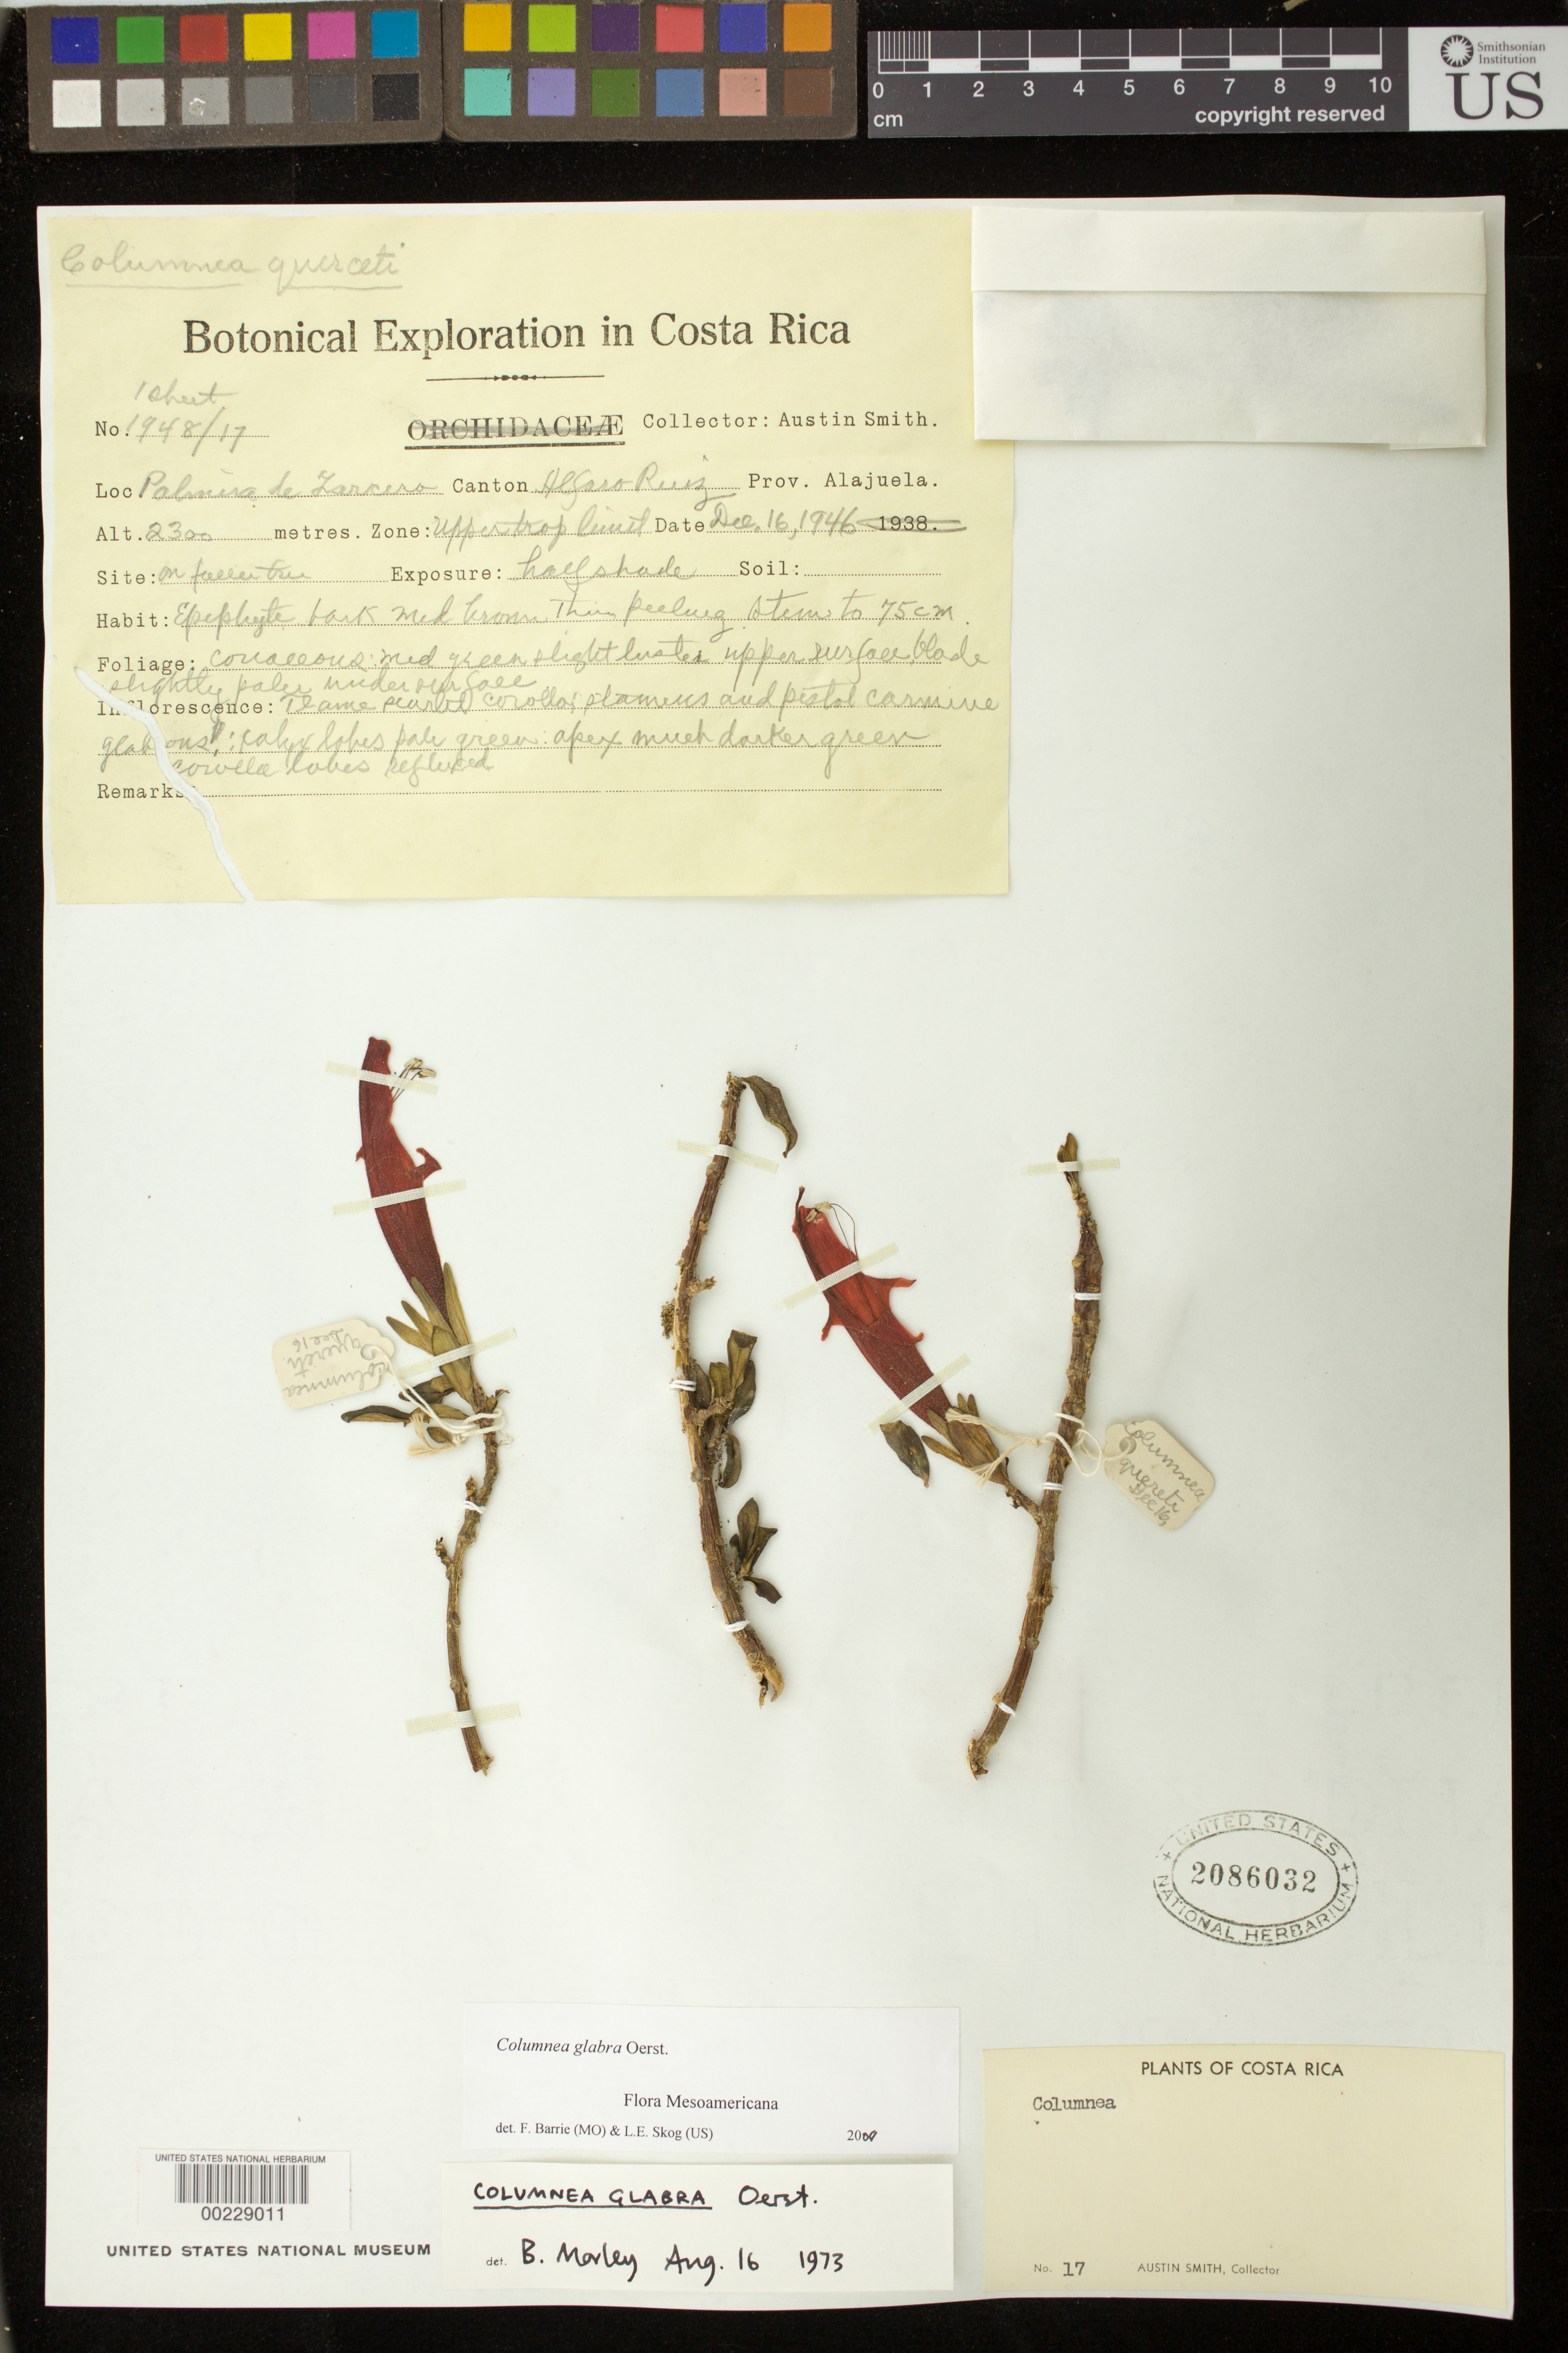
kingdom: Plantae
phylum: Tracheophyta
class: Magnoliopsida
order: Lamiales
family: Gesneriaceae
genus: Columnea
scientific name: Columnea glabra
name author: Oerst.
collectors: Aust P. Smith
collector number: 1948/ 17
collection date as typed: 16 Dec 1946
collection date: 1946-12-16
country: Costa Rica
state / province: Alajuela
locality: Canton Alfaro Ruiz, Palmira de Zarcero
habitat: Upper tropical limit, on fallen tree, in half shade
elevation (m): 2300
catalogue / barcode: US 2086032